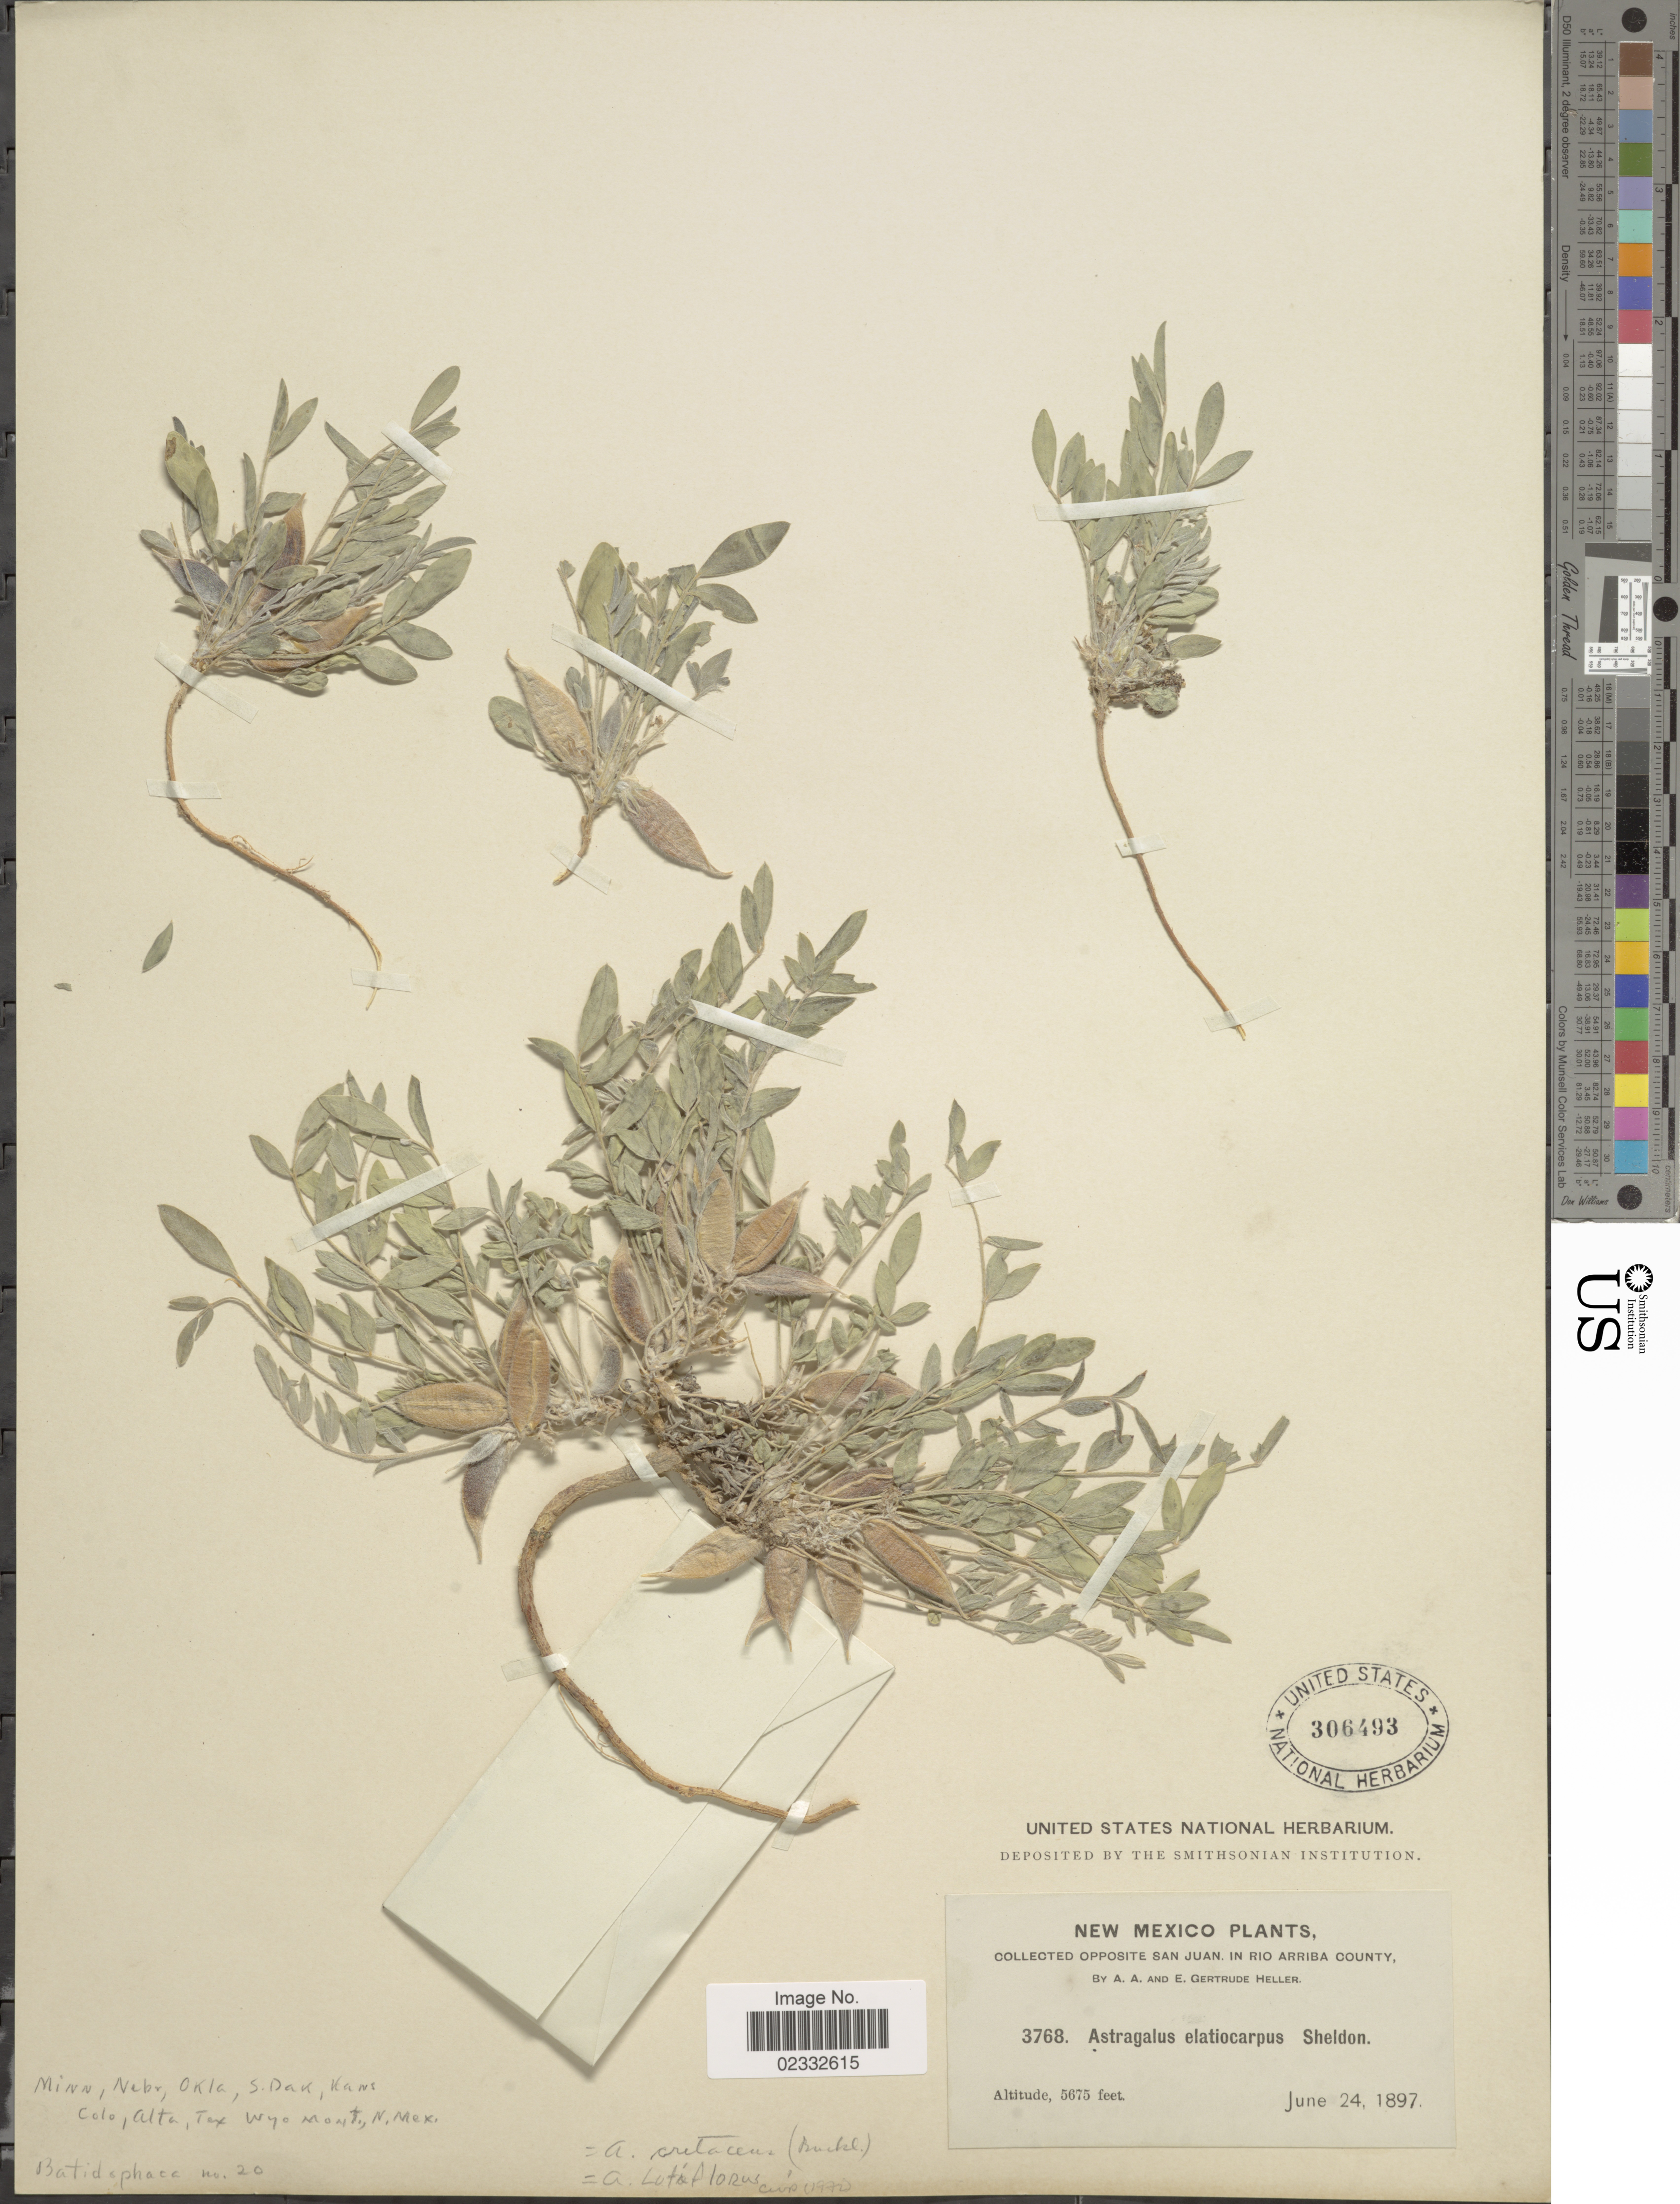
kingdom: Plantae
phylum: Tracheophyta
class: Magnoliopsida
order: Fabales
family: Fabaceae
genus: Astragalus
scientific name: Astragalus lotiflorus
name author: Hook.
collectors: A. A. Heller & E. Gertrude Heller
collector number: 3768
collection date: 1897-06-24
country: United States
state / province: New Mexico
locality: Opposite San Juan, in Rio Arriba County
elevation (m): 1730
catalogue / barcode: US 306493